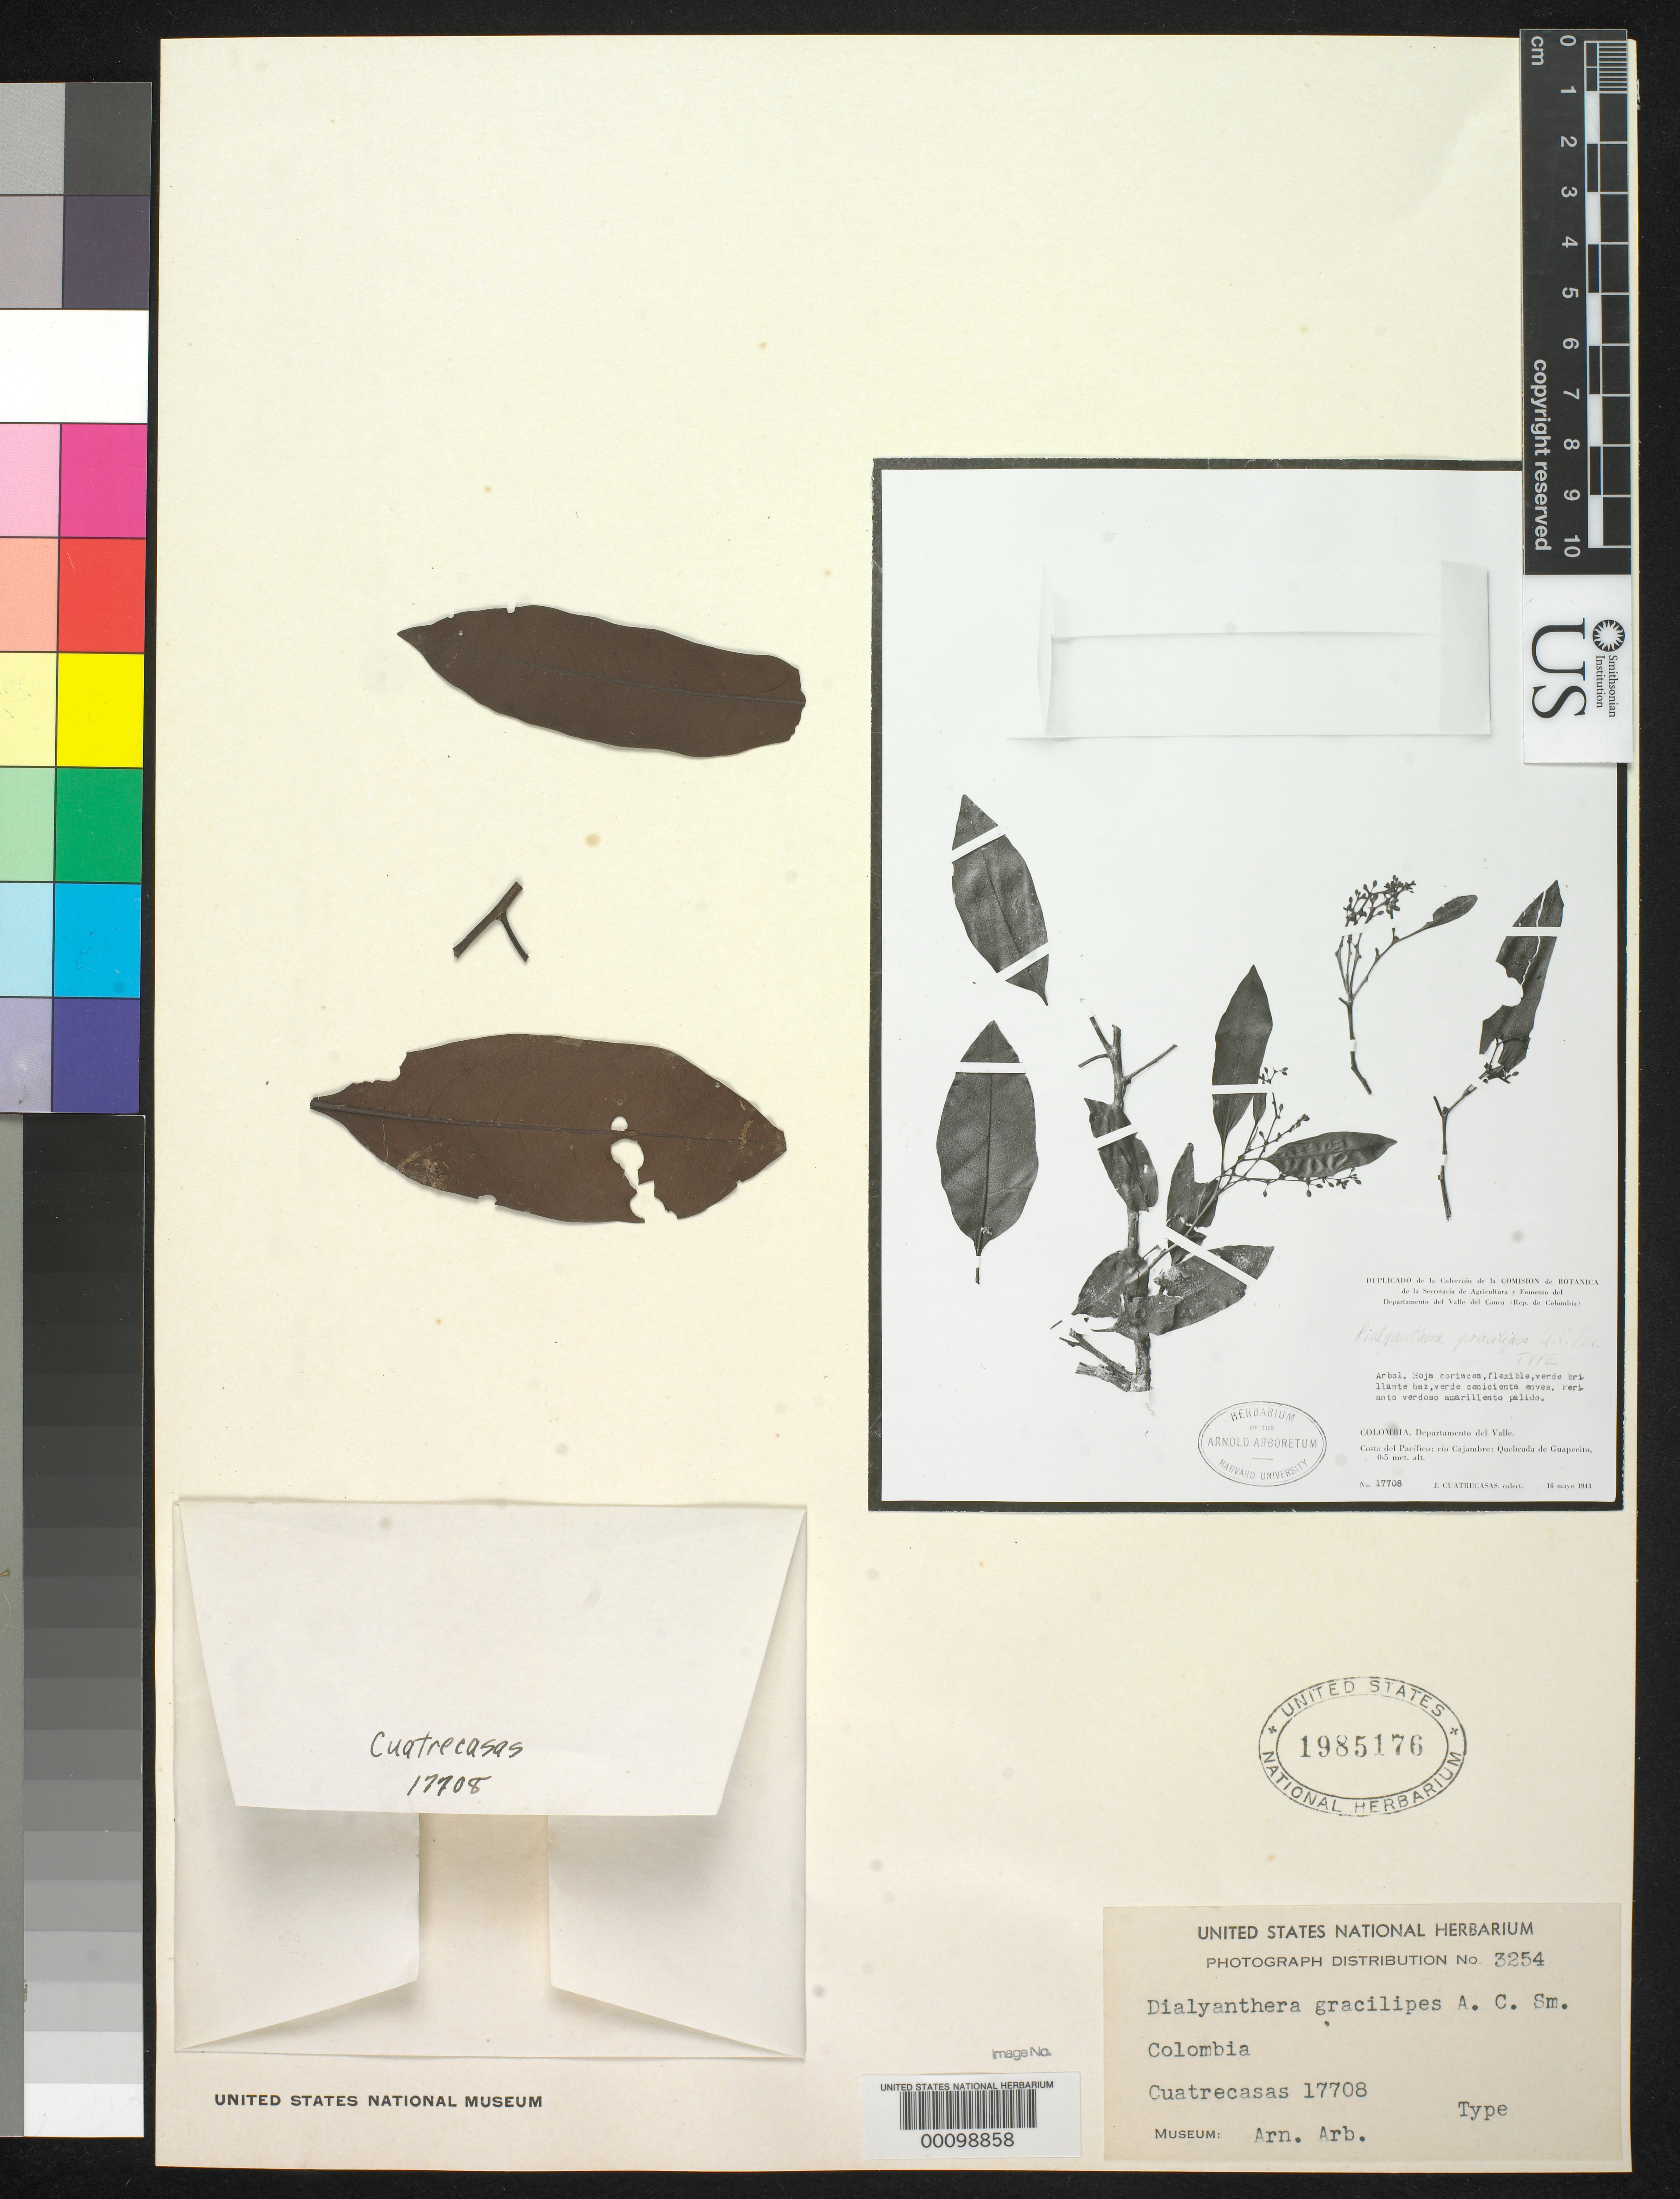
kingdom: Plantae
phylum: Tracheophyta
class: Magnoliopsida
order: Magnoliales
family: Myristicaceae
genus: Dialyanthera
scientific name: Dialyanthera gracilipes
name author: A.C. Sm.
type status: Isotype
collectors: J. Cuatrecasas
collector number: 17708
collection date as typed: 16 May 1944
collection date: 1944-05-16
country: Colombia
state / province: Valle del Cauca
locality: Pacific Coast, Rio Cajambre, Quebrada de Guapecito.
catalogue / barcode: US 1985176